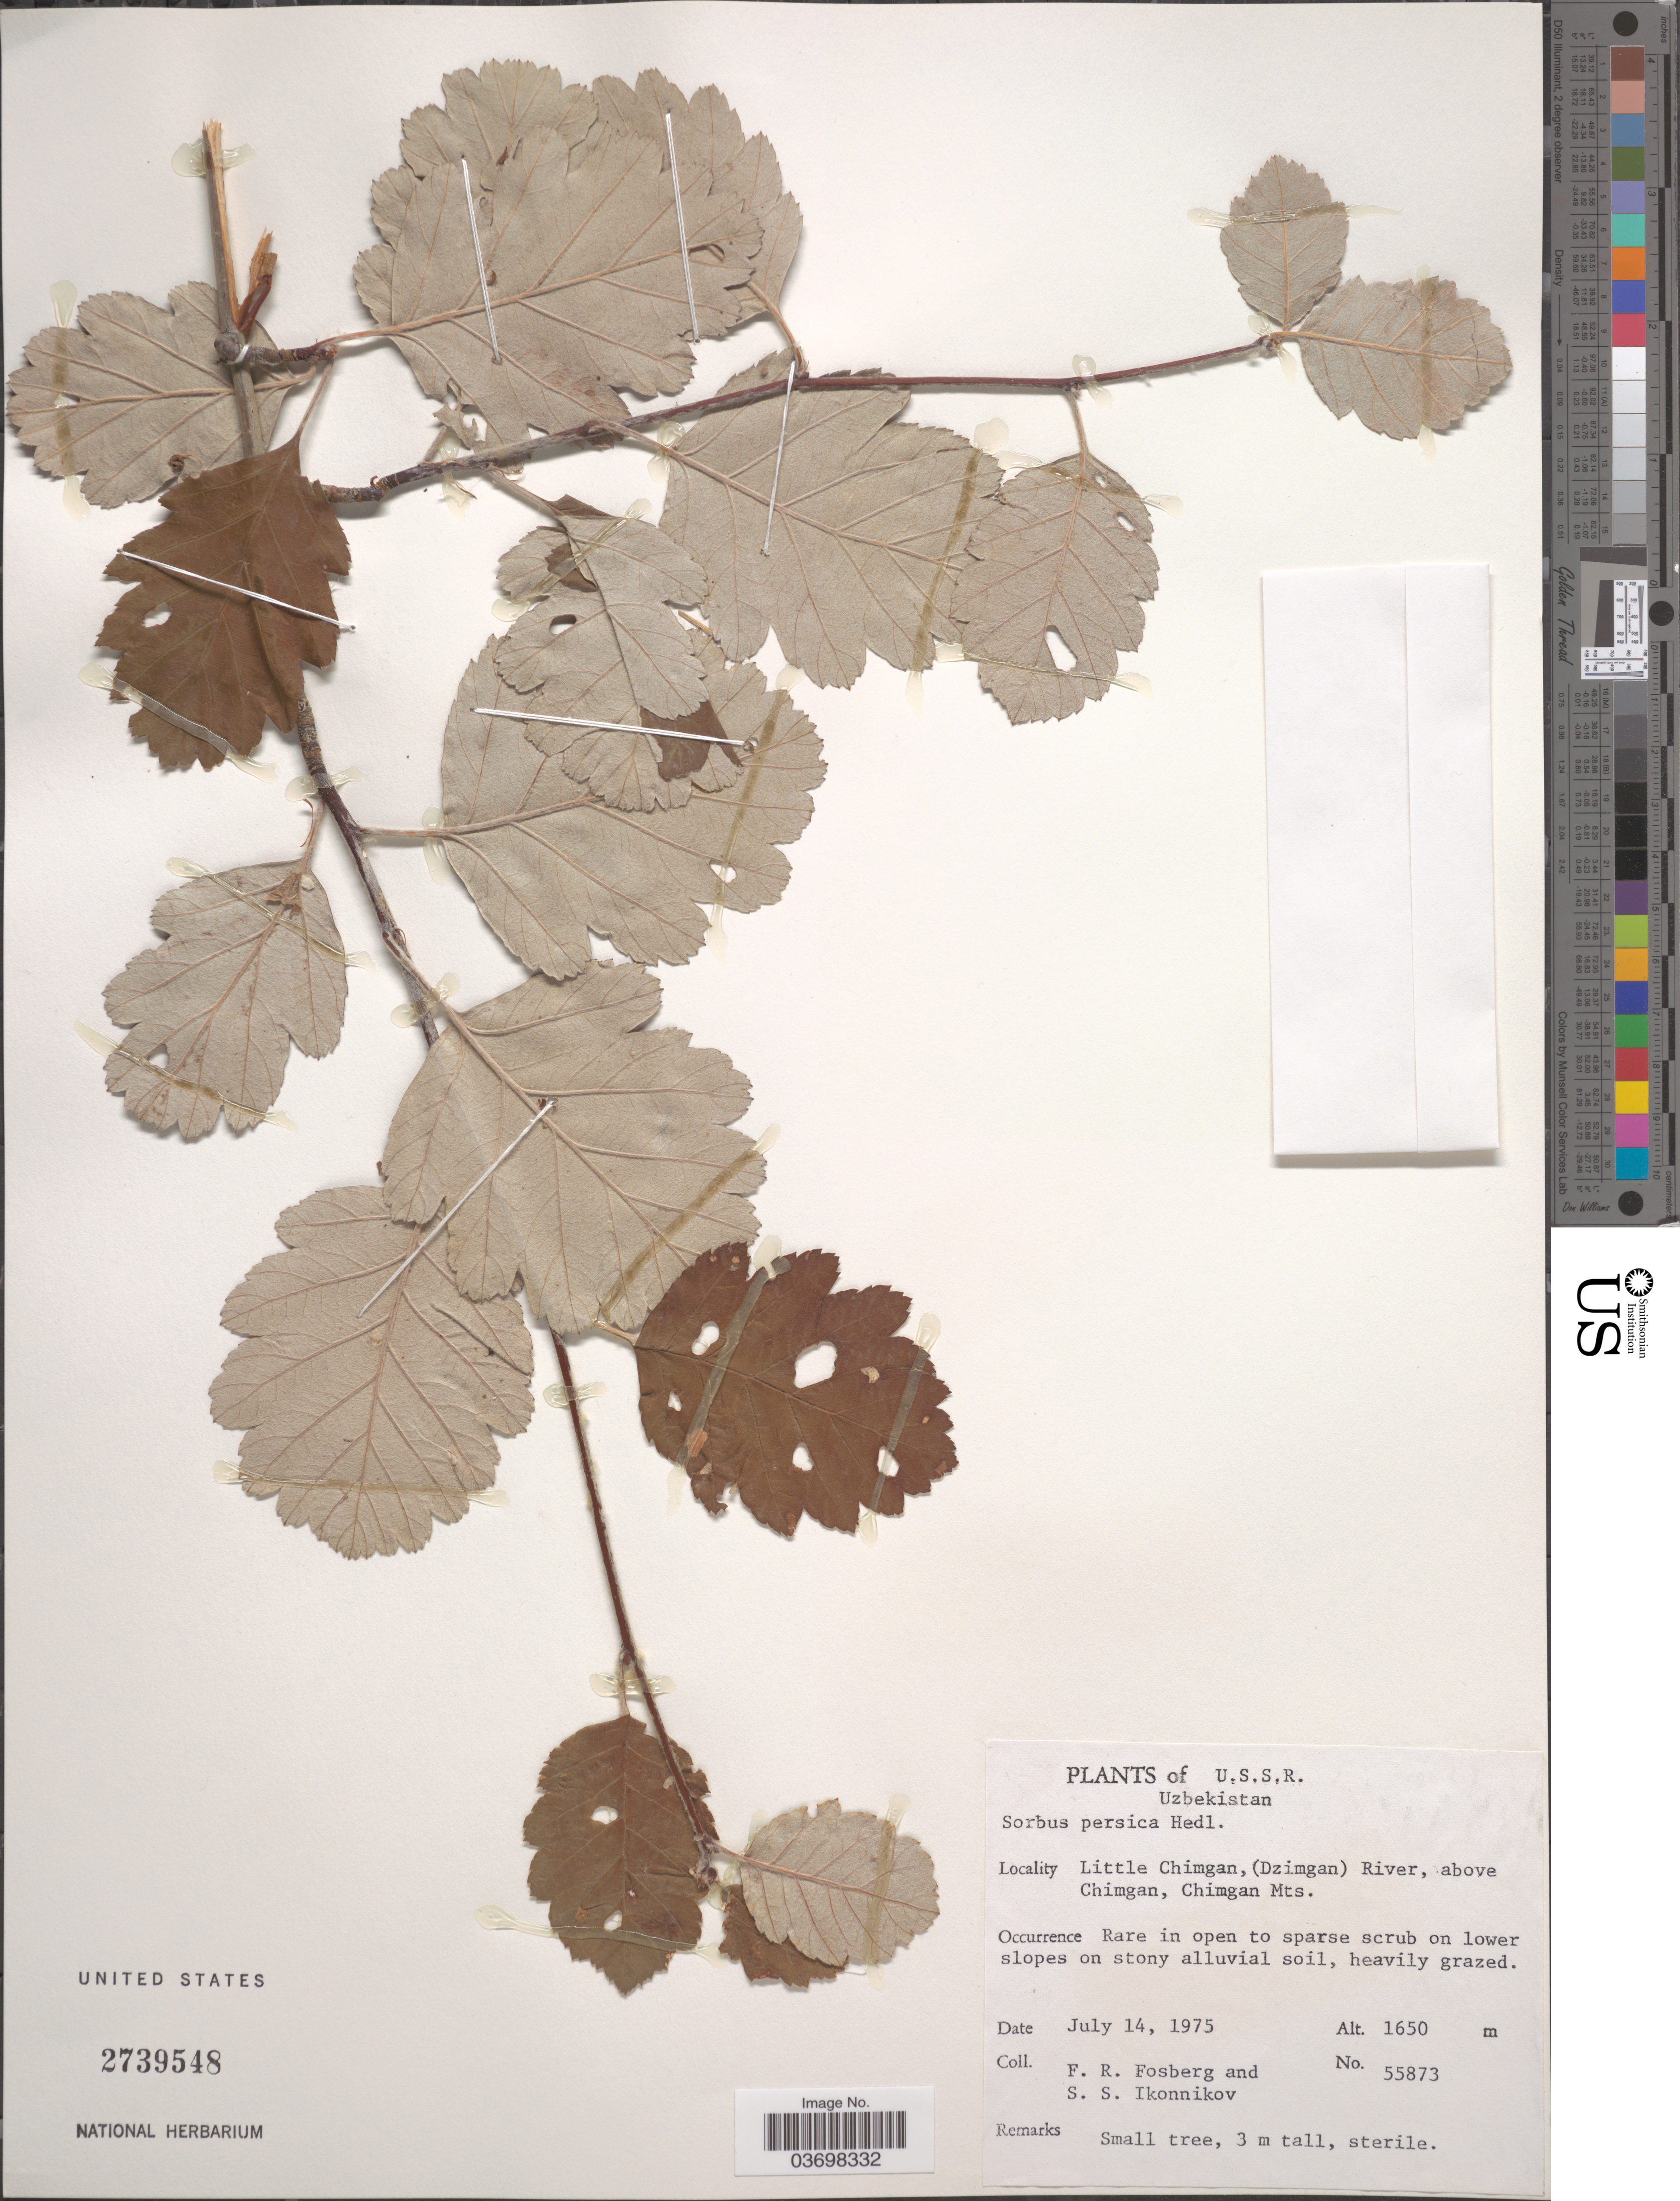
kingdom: Plantae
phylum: Tracheophyta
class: Magnoliopsida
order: Rosales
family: Rosaceae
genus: Sorbus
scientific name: Sorbus persica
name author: Hedl.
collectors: F. R. Fosberg & S. Ikonnikov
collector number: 55873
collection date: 1975-07-14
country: Uzbekistan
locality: U.S.S.R. Little Chimgan, (Dzimgan) River, above Chimgan, Chimgan Mts.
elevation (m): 1650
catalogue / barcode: US 2739548